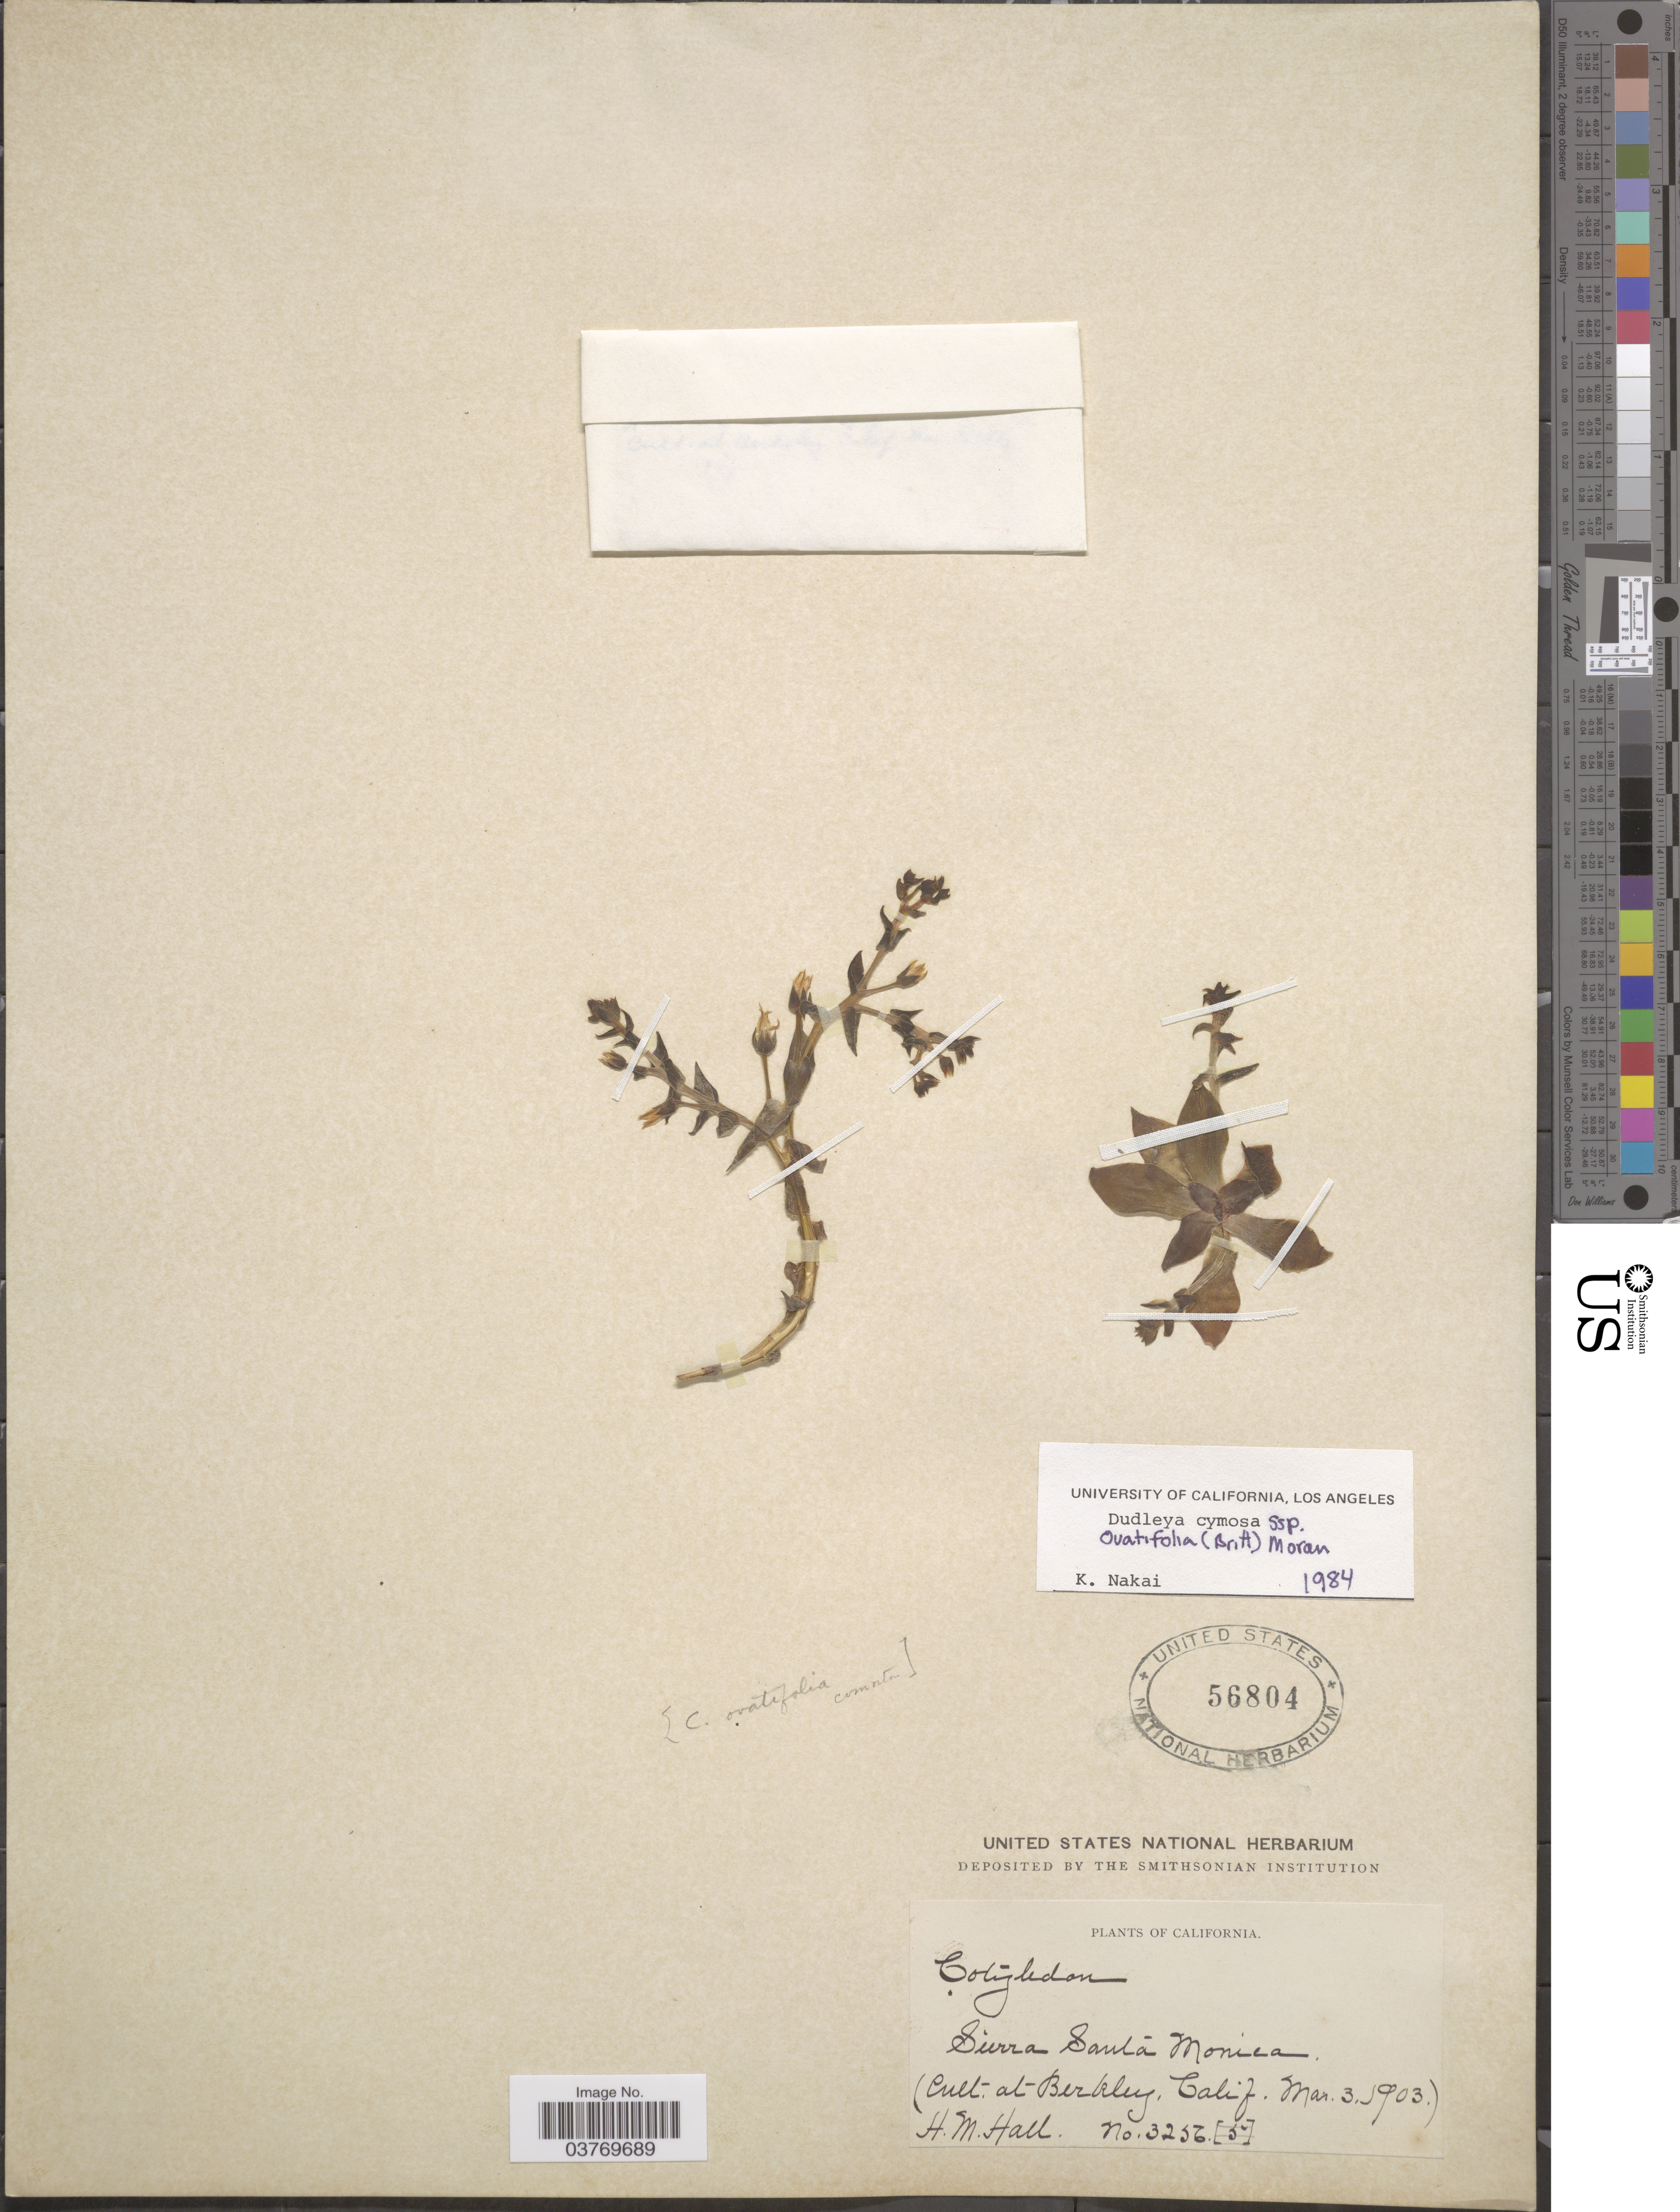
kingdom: Plantae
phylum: Tracheophyta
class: Magnoliopsida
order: Saxifragales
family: Crassulaceae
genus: Dudleya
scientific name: Dudleya cymosa subsp. ovatifolia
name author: (Britton) Moran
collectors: H. M. Hall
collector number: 3256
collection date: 1903-03-03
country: United States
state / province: California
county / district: Los Angeles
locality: Sierra Santa Monica. [unsure placement] Berkley.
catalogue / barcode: US 56804